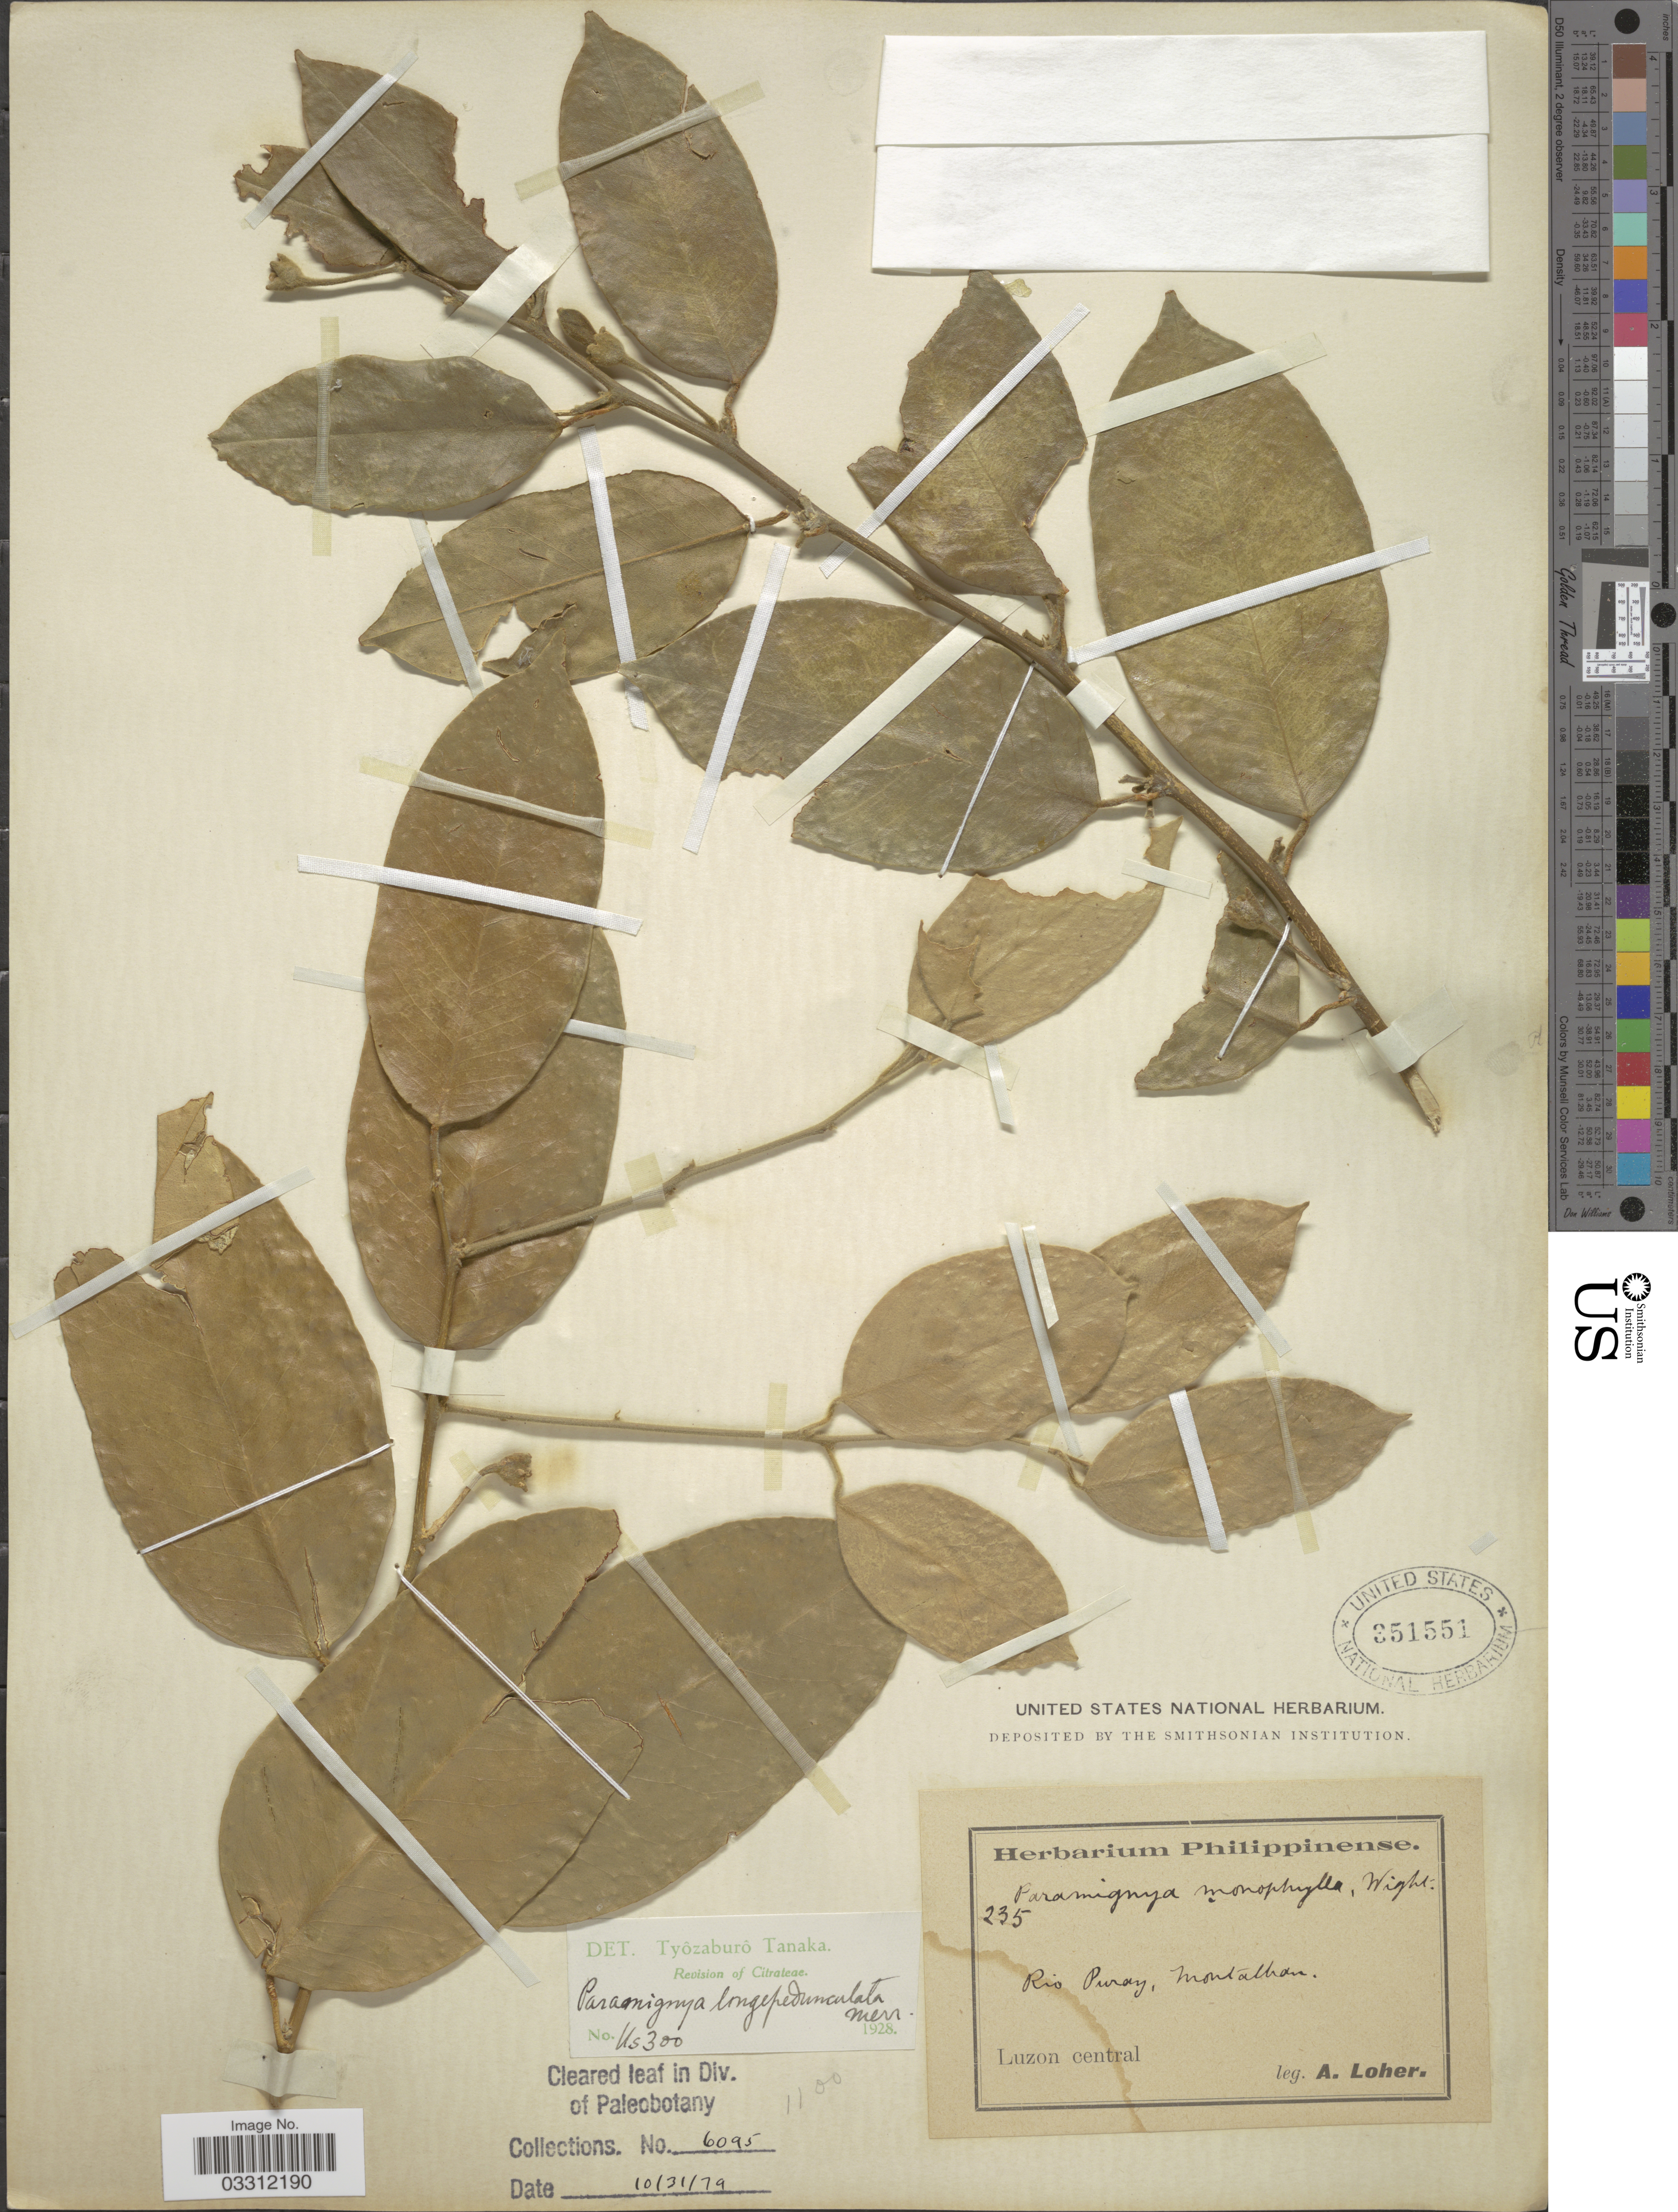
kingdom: Plantae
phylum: Tracheophyta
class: Magnoliopsida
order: Sapindales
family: Rutaceae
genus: Paramignya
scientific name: Paramignya longipedunculata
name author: Merr.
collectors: A. Loher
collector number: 235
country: Philippines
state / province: Central Luzon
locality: Rio Puray, Montalban, Luzon central.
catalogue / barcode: US 351551